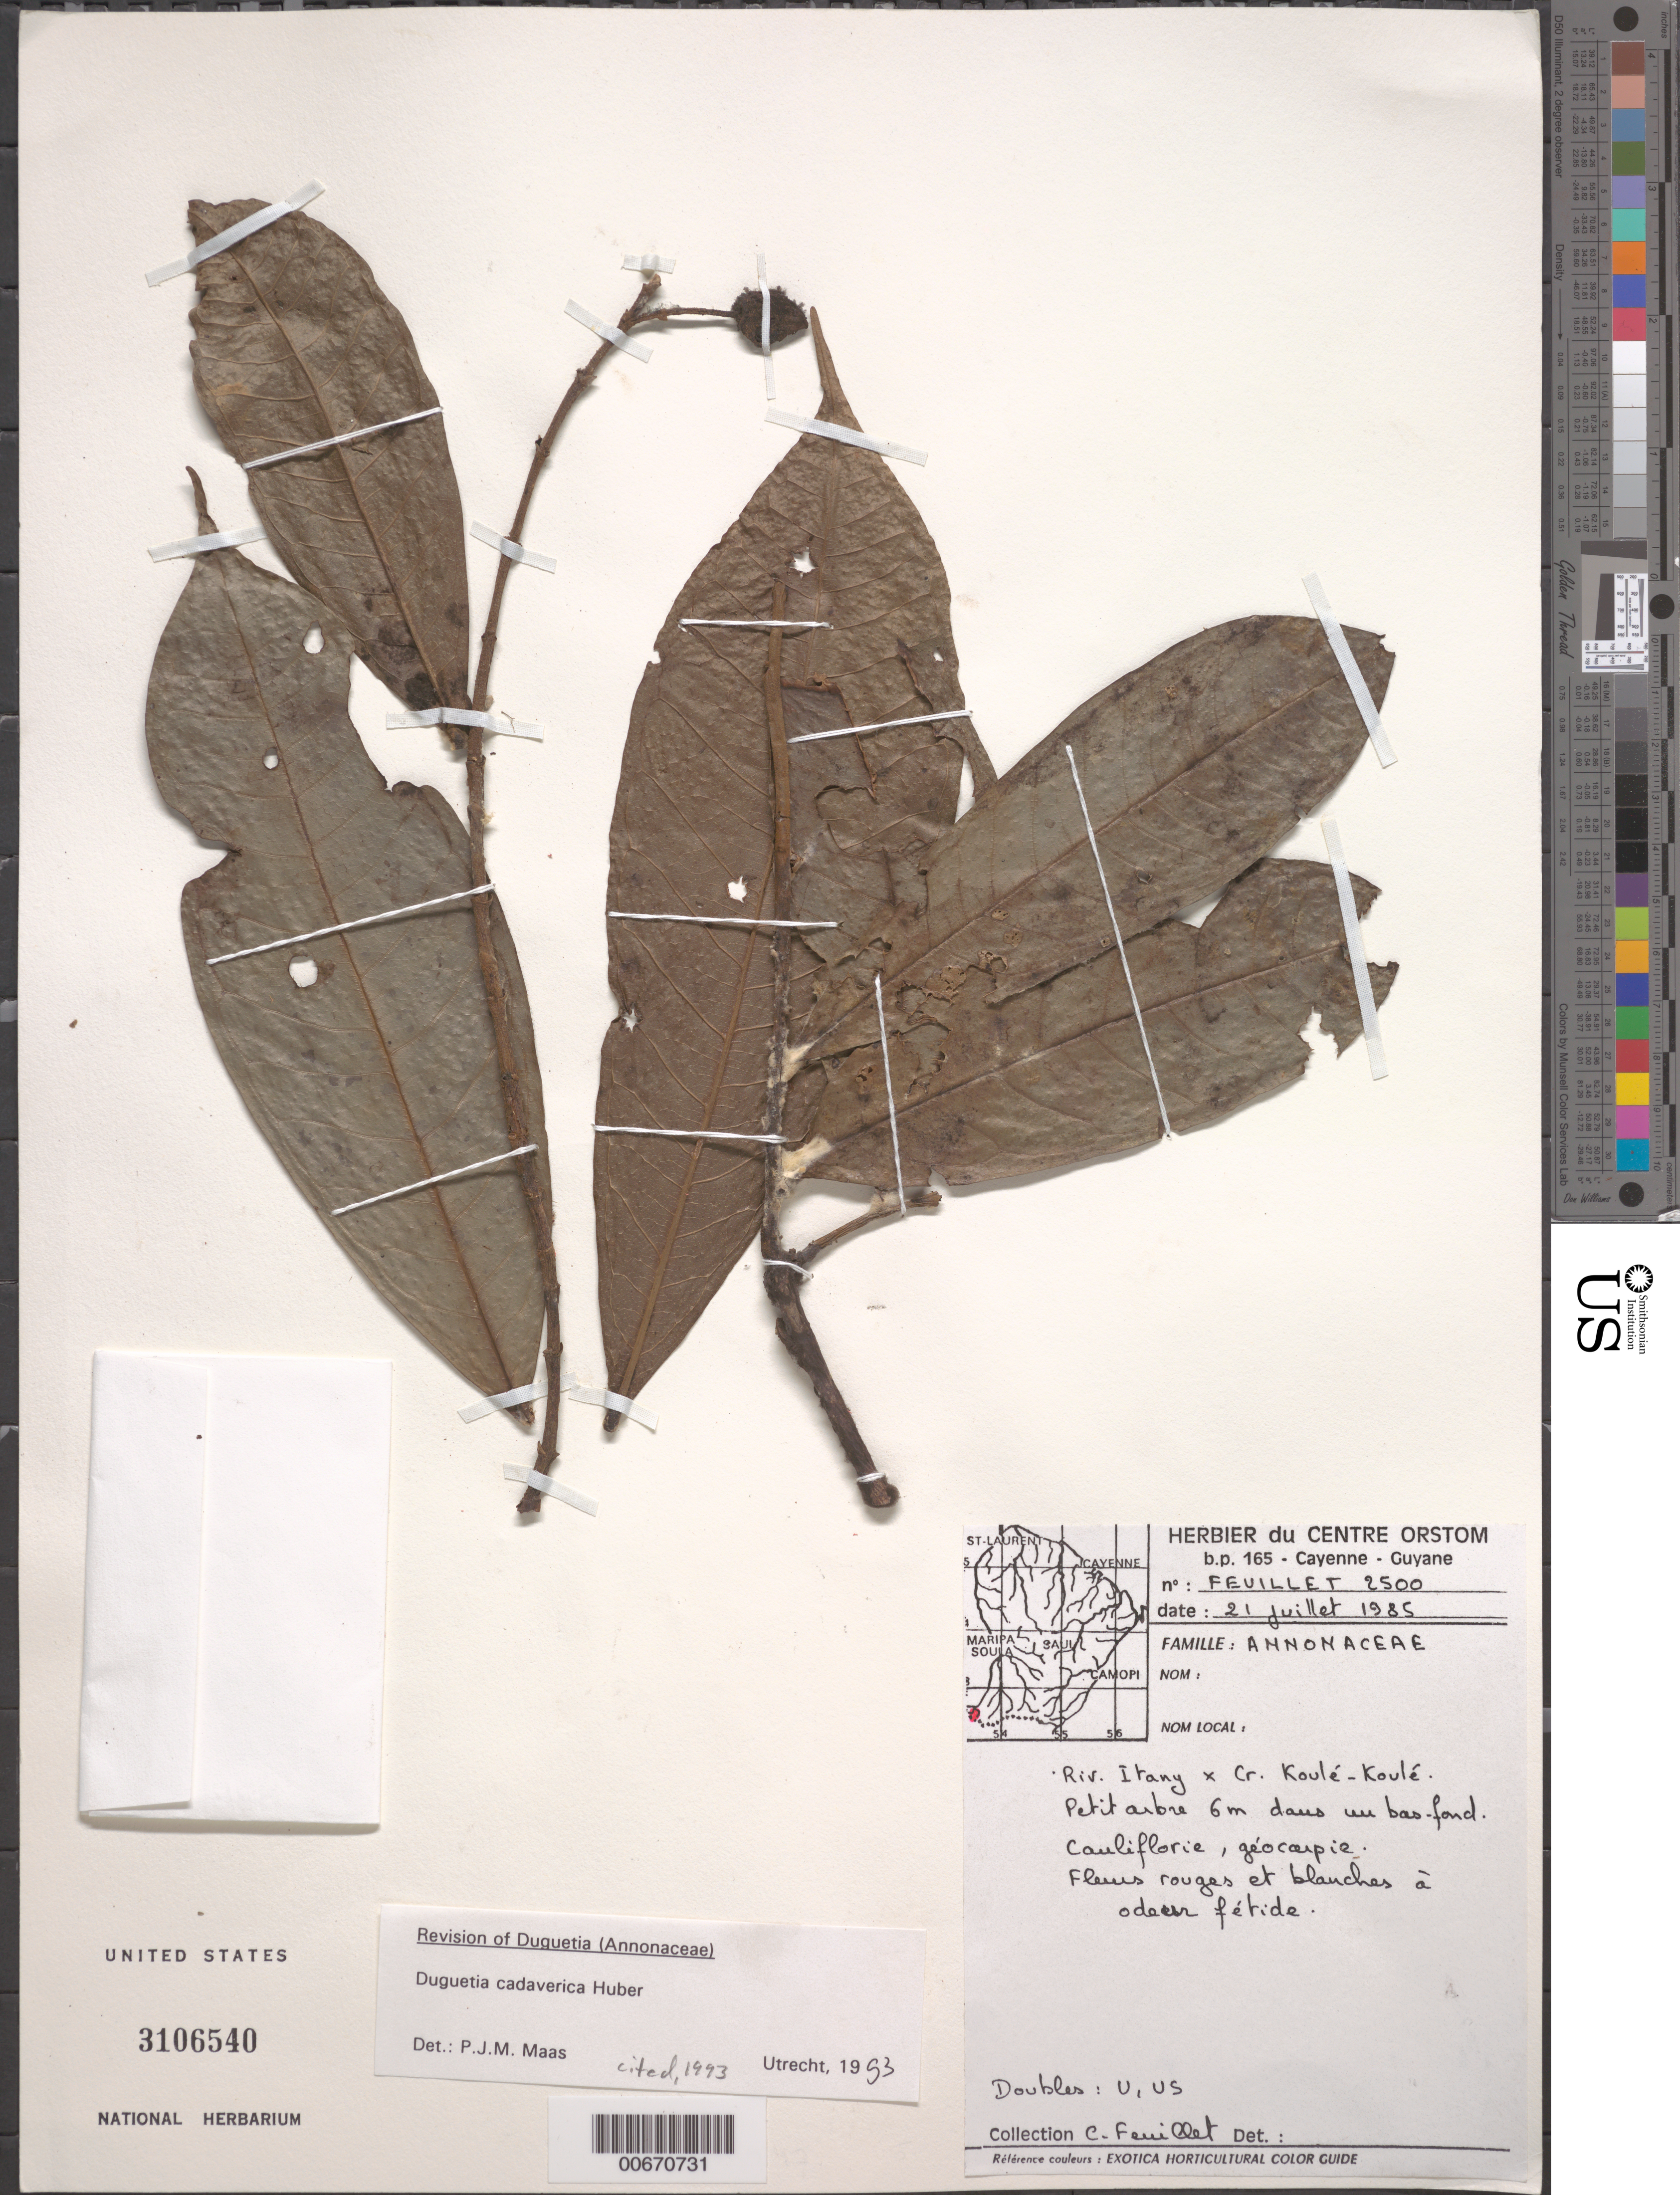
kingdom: Plantae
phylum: Tracheophyta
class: Magnoliopsida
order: Magnoliales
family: Annonaceae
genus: Duguetia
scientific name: Duguetia cadaverica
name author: Huber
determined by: Maas, Paul J. M.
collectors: C. Feuillet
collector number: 2500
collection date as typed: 21 Jul 1985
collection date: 1985-07-21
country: French Guiana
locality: Rivière Itany, confluent avec de la crique Koulé-Koulé, Monts Tumuc-Humac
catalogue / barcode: US 3106540